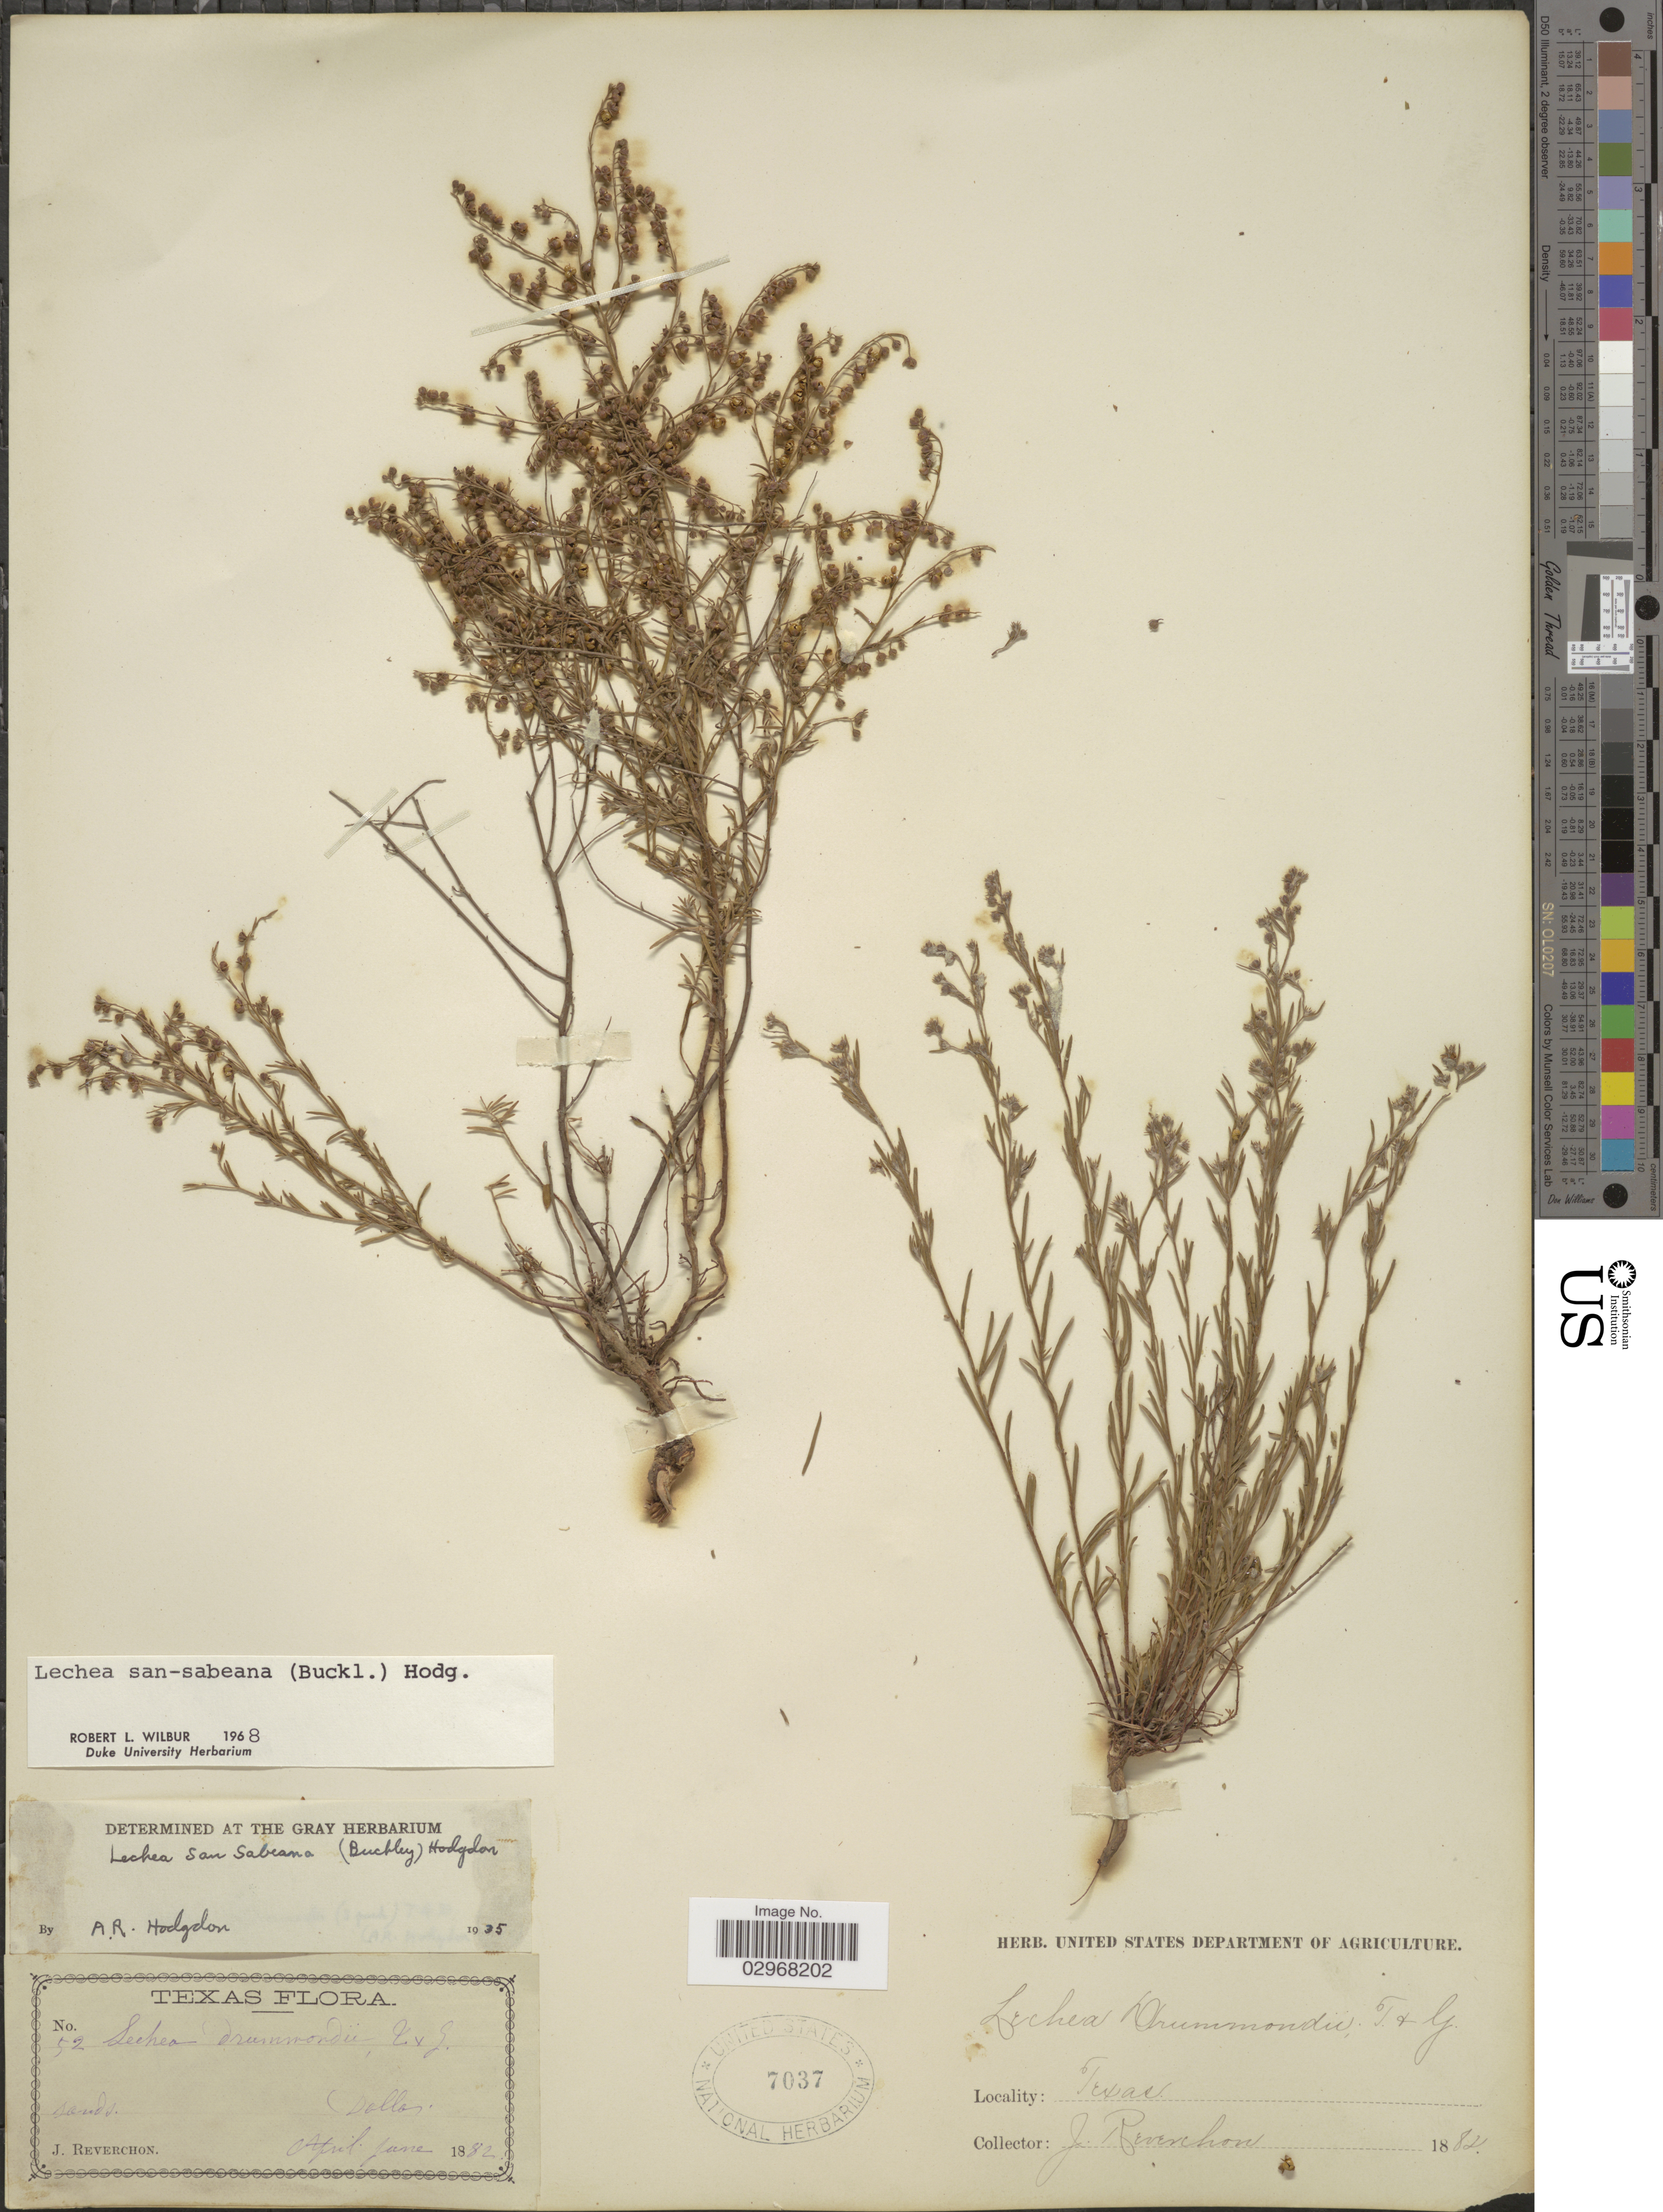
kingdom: Plantae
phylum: Tracheophyta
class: Magnoliopsida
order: Malvales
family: Cistaceae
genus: Lechea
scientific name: Lechea san-sabeana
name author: (Buckley) Hodgdon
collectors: J. Reverchon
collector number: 52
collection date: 1882-04/1882-06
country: United States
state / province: Texas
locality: Dallas.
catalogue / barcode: US 7037